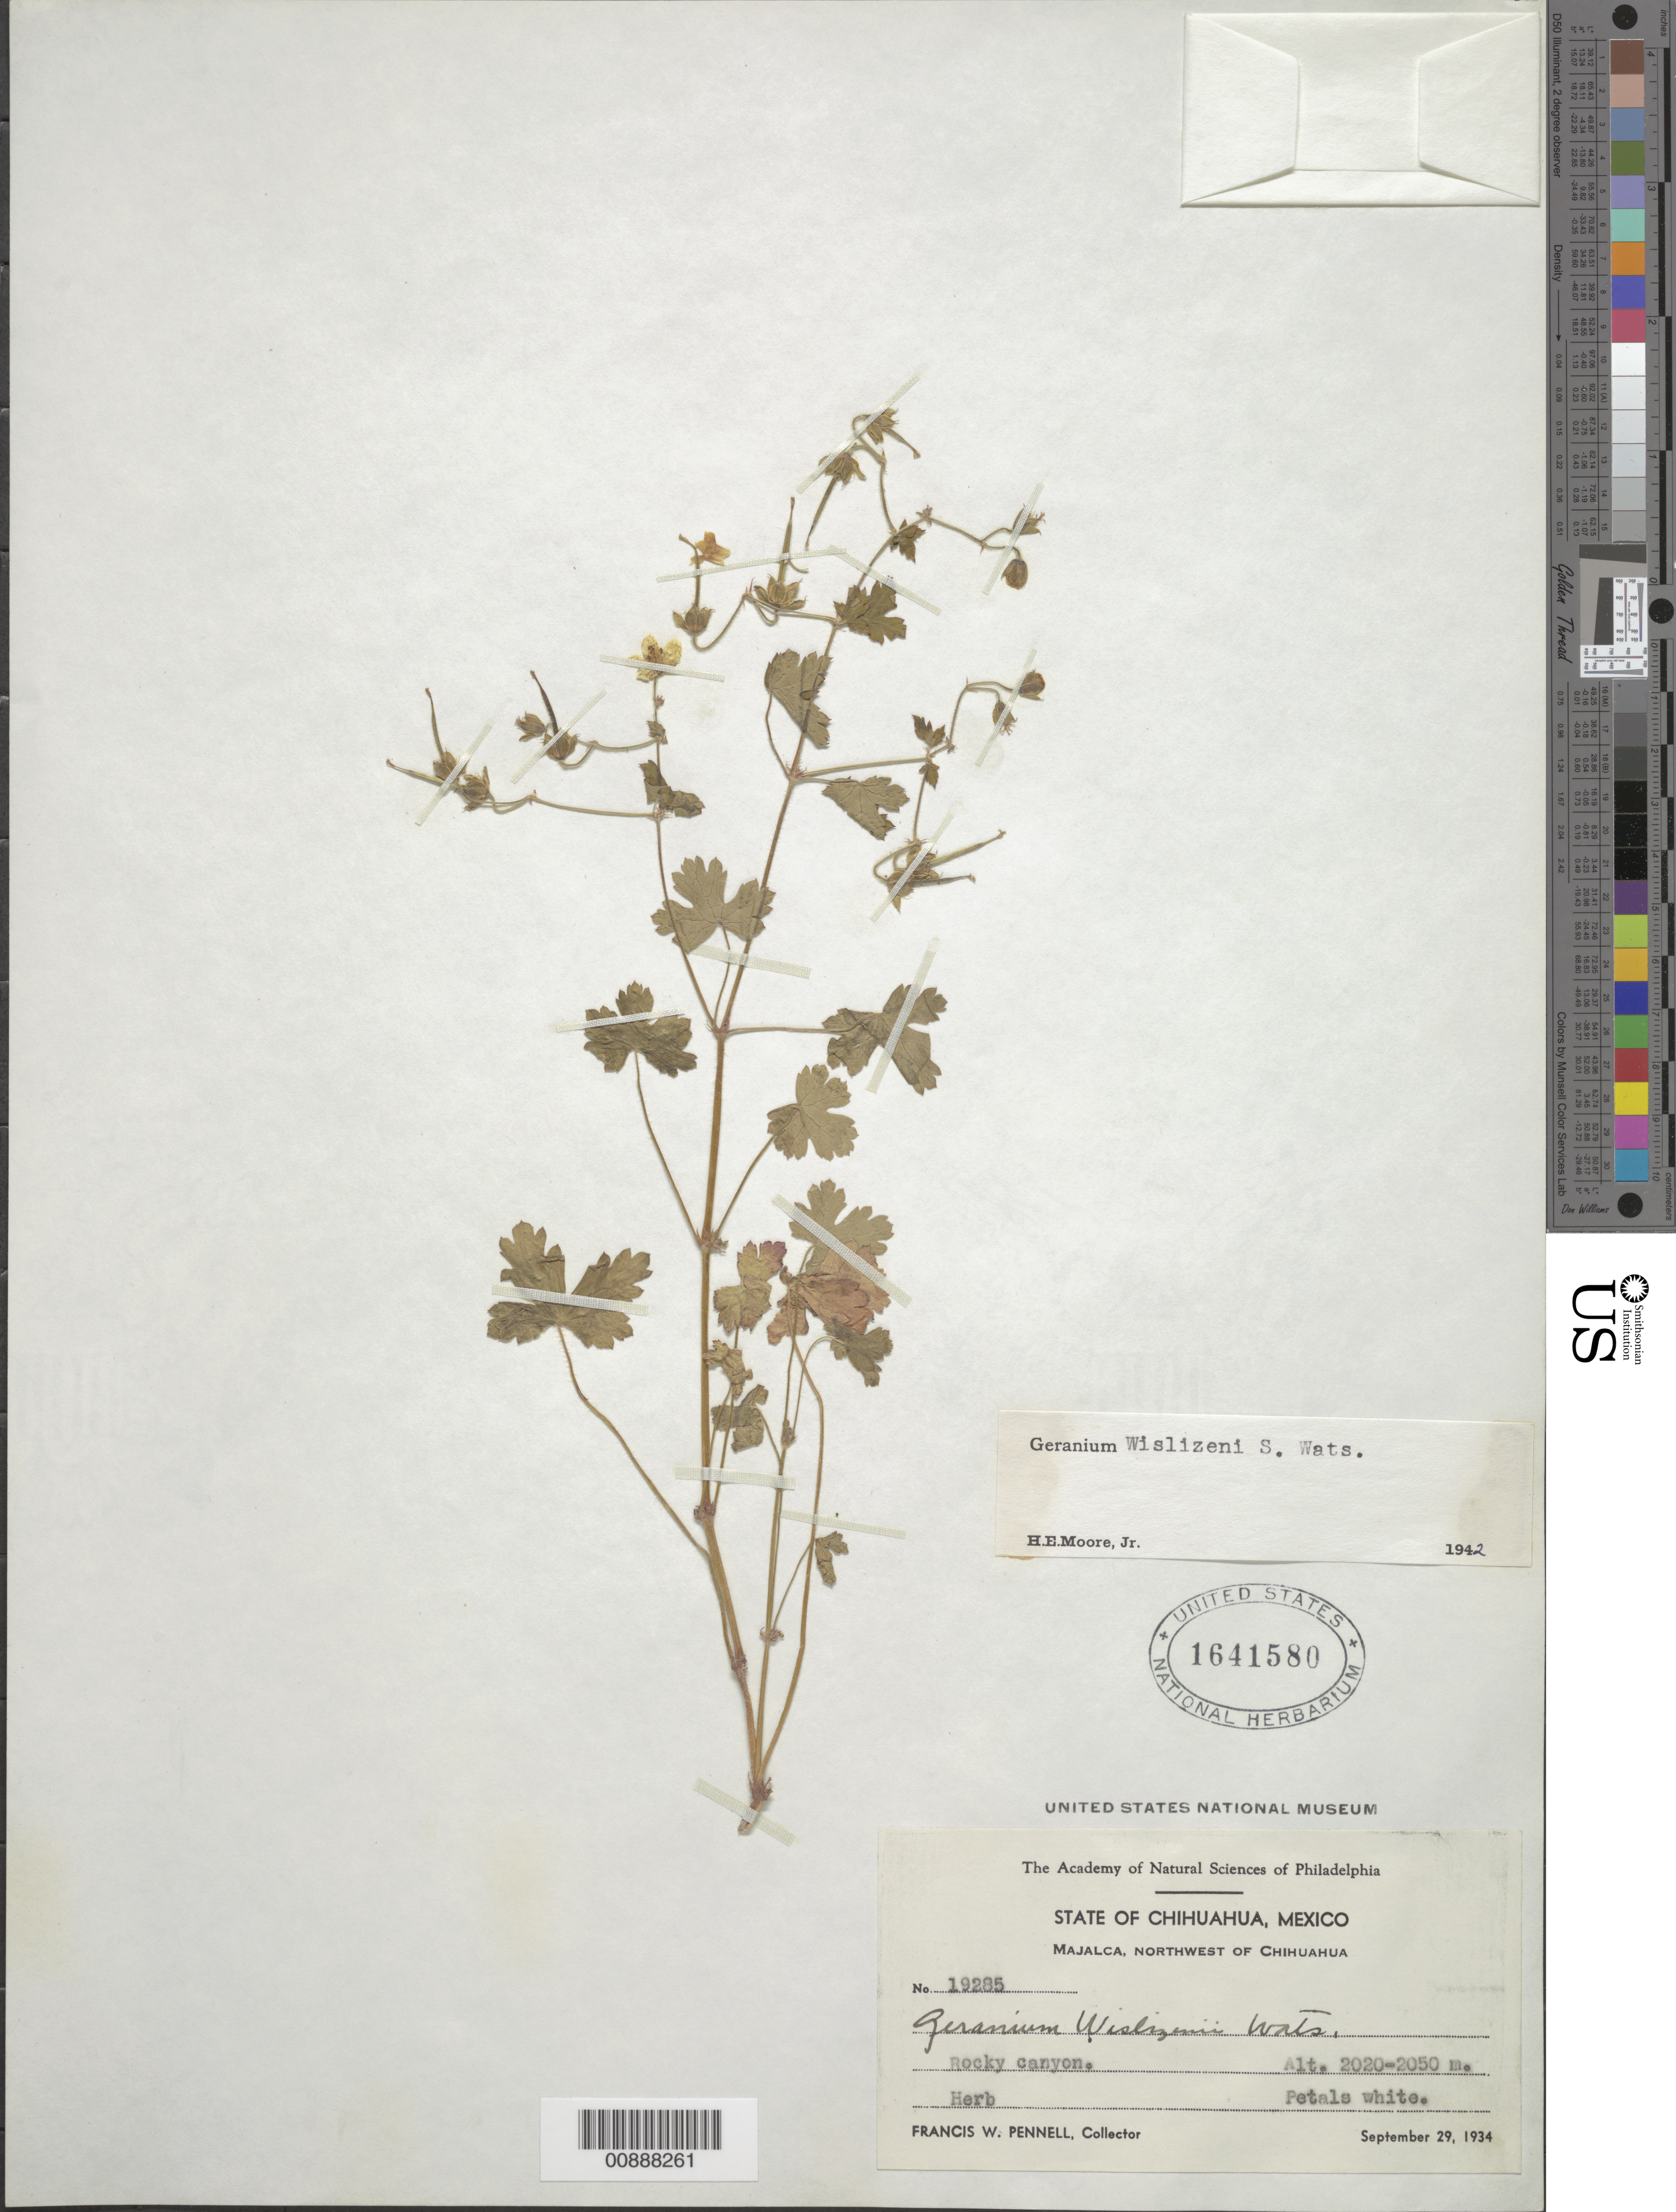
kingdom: Plantae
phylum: Tracheophyta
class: Magnoliopsida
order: Geraniales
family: Geraniaceae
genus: Geranium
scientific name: Geranium wislizeni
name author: S. Watson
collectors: F. W. Pennell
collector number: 19285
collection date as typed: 29 Sep 1934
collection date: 1934-09-29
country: Mexico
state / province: Chihuahua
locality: Majalca, northwest of Chihuahua.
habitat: Rocky canyon.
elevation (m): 2050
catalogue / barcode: US 1641580